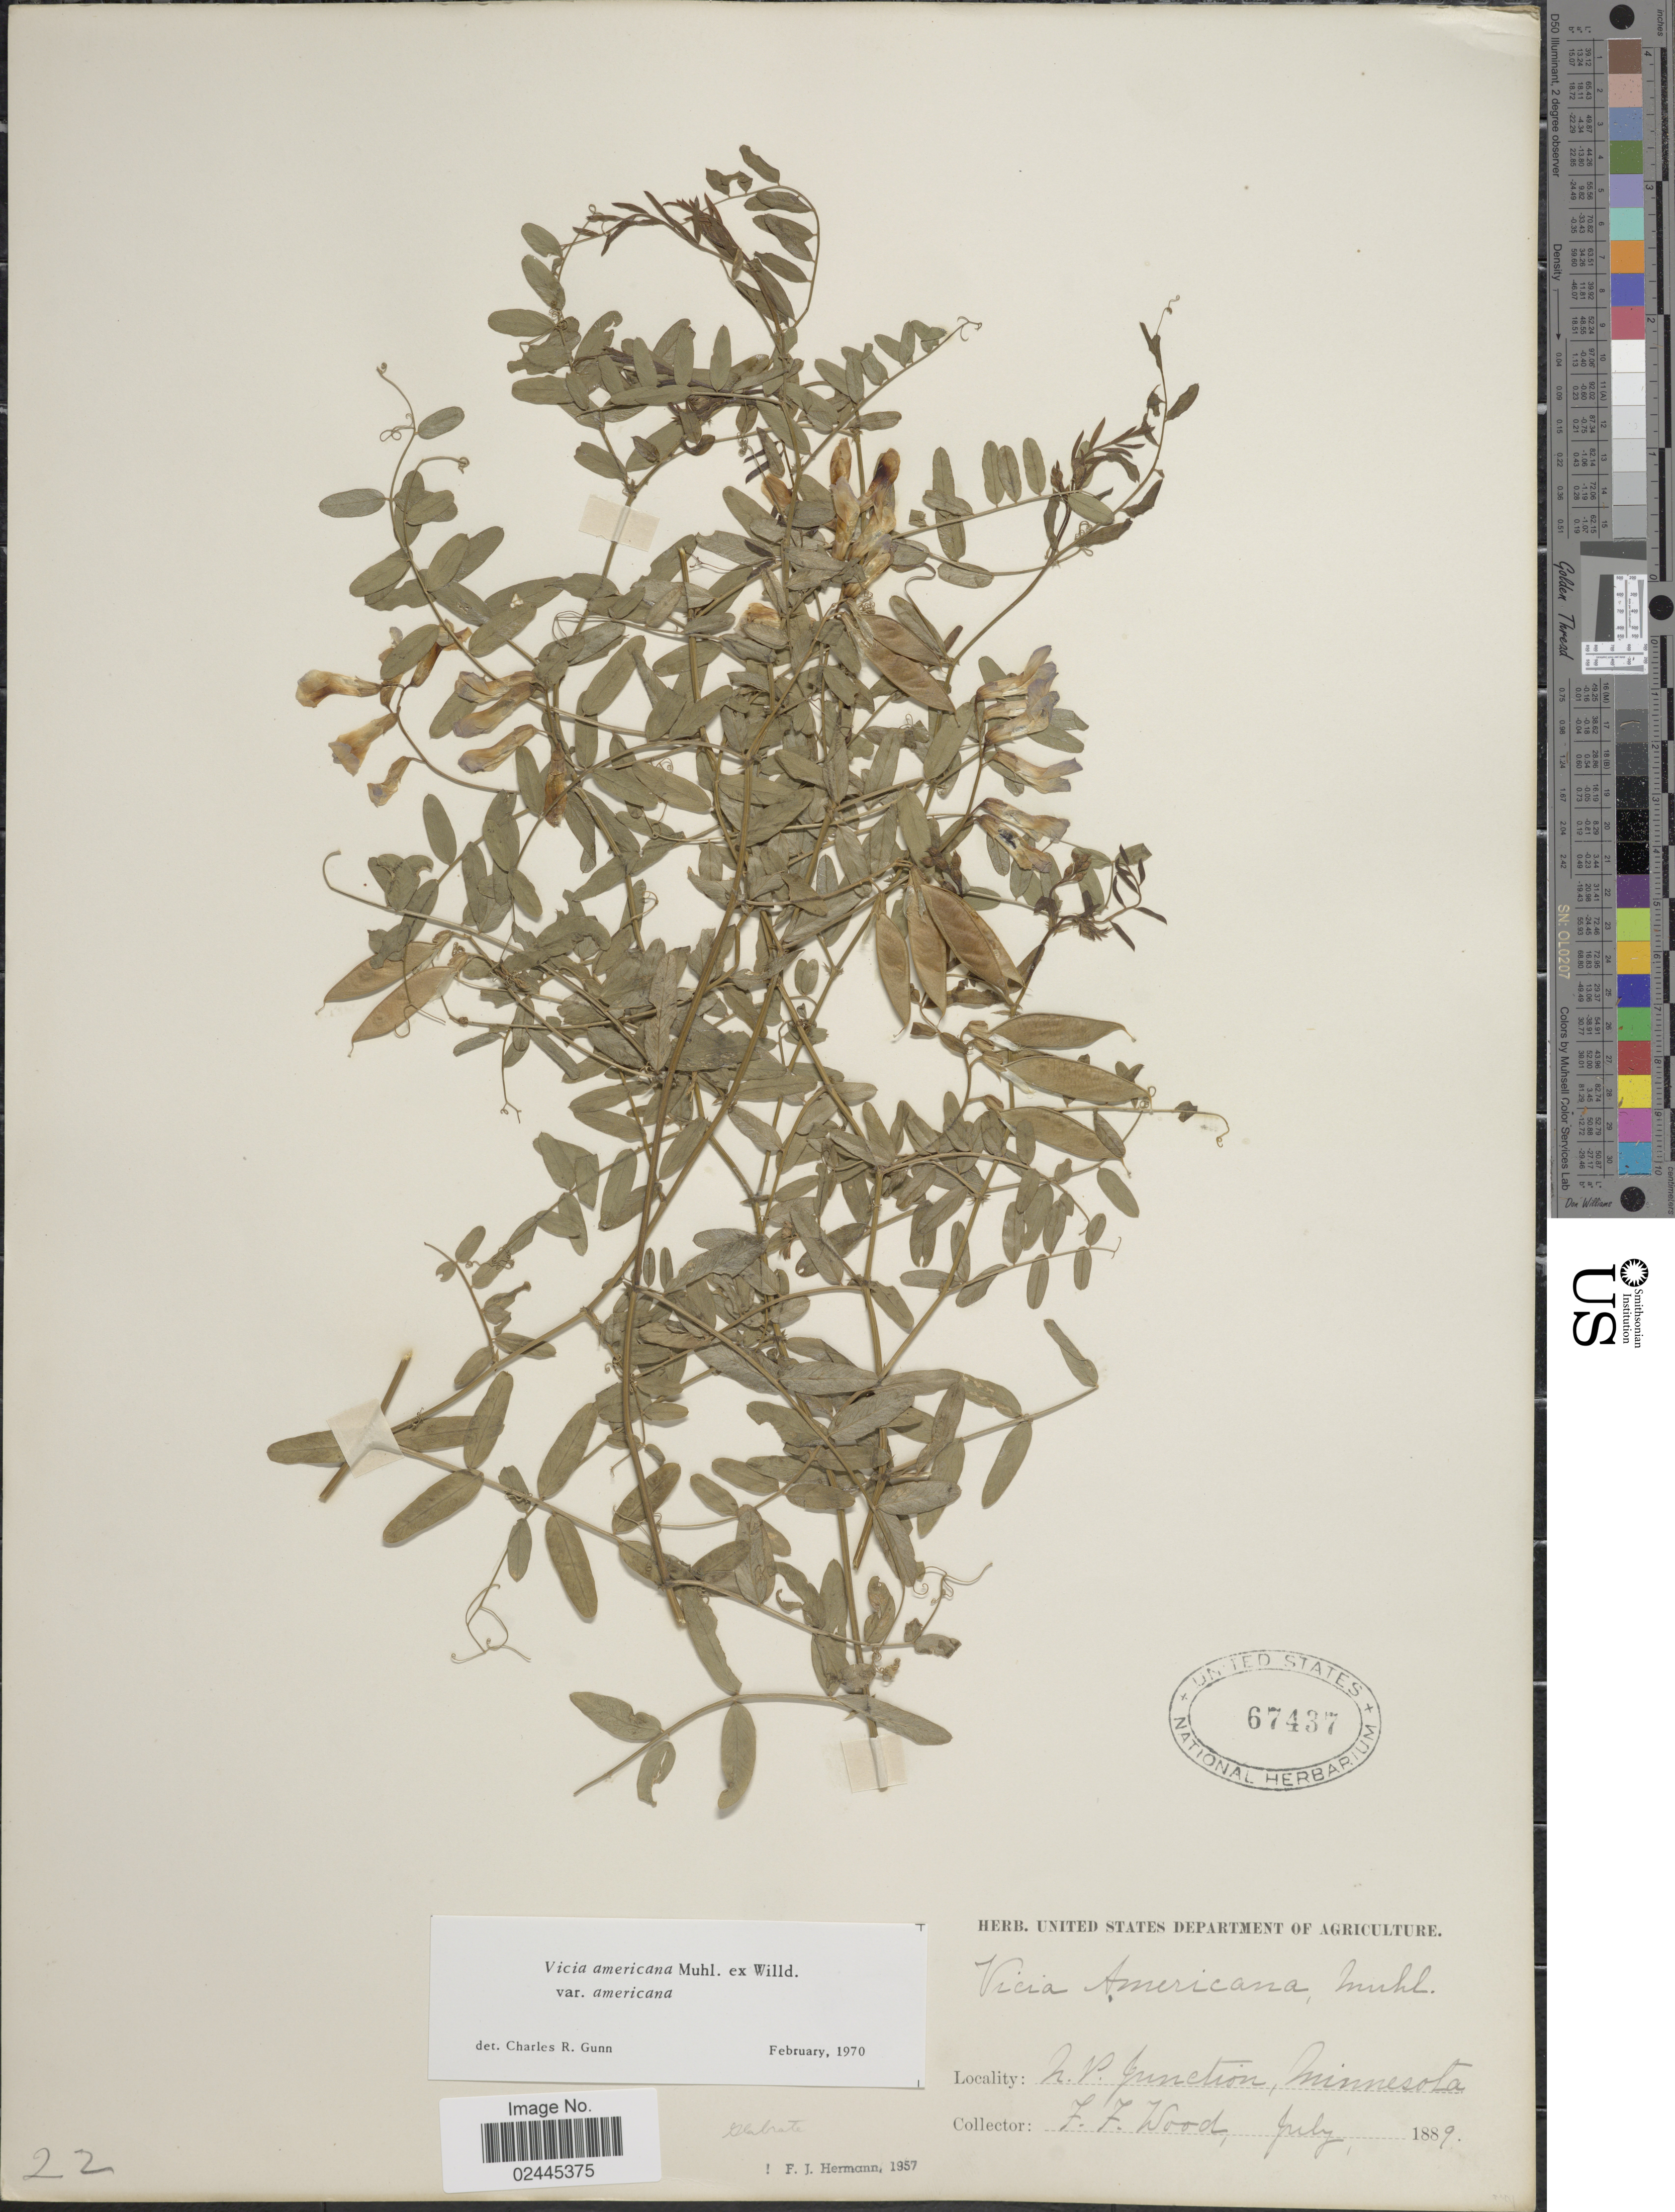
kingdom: Plantae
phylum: Tracheophyta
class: Magnoliopsida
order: Fabales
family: Fabaceae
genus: Vicia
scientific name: Vicia americana var. americana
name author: Muhl. ex Willd.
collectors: F. Wood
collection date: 1889-07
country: United States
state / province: Minnesota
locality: N.P. Junction.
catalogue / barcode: US 67437